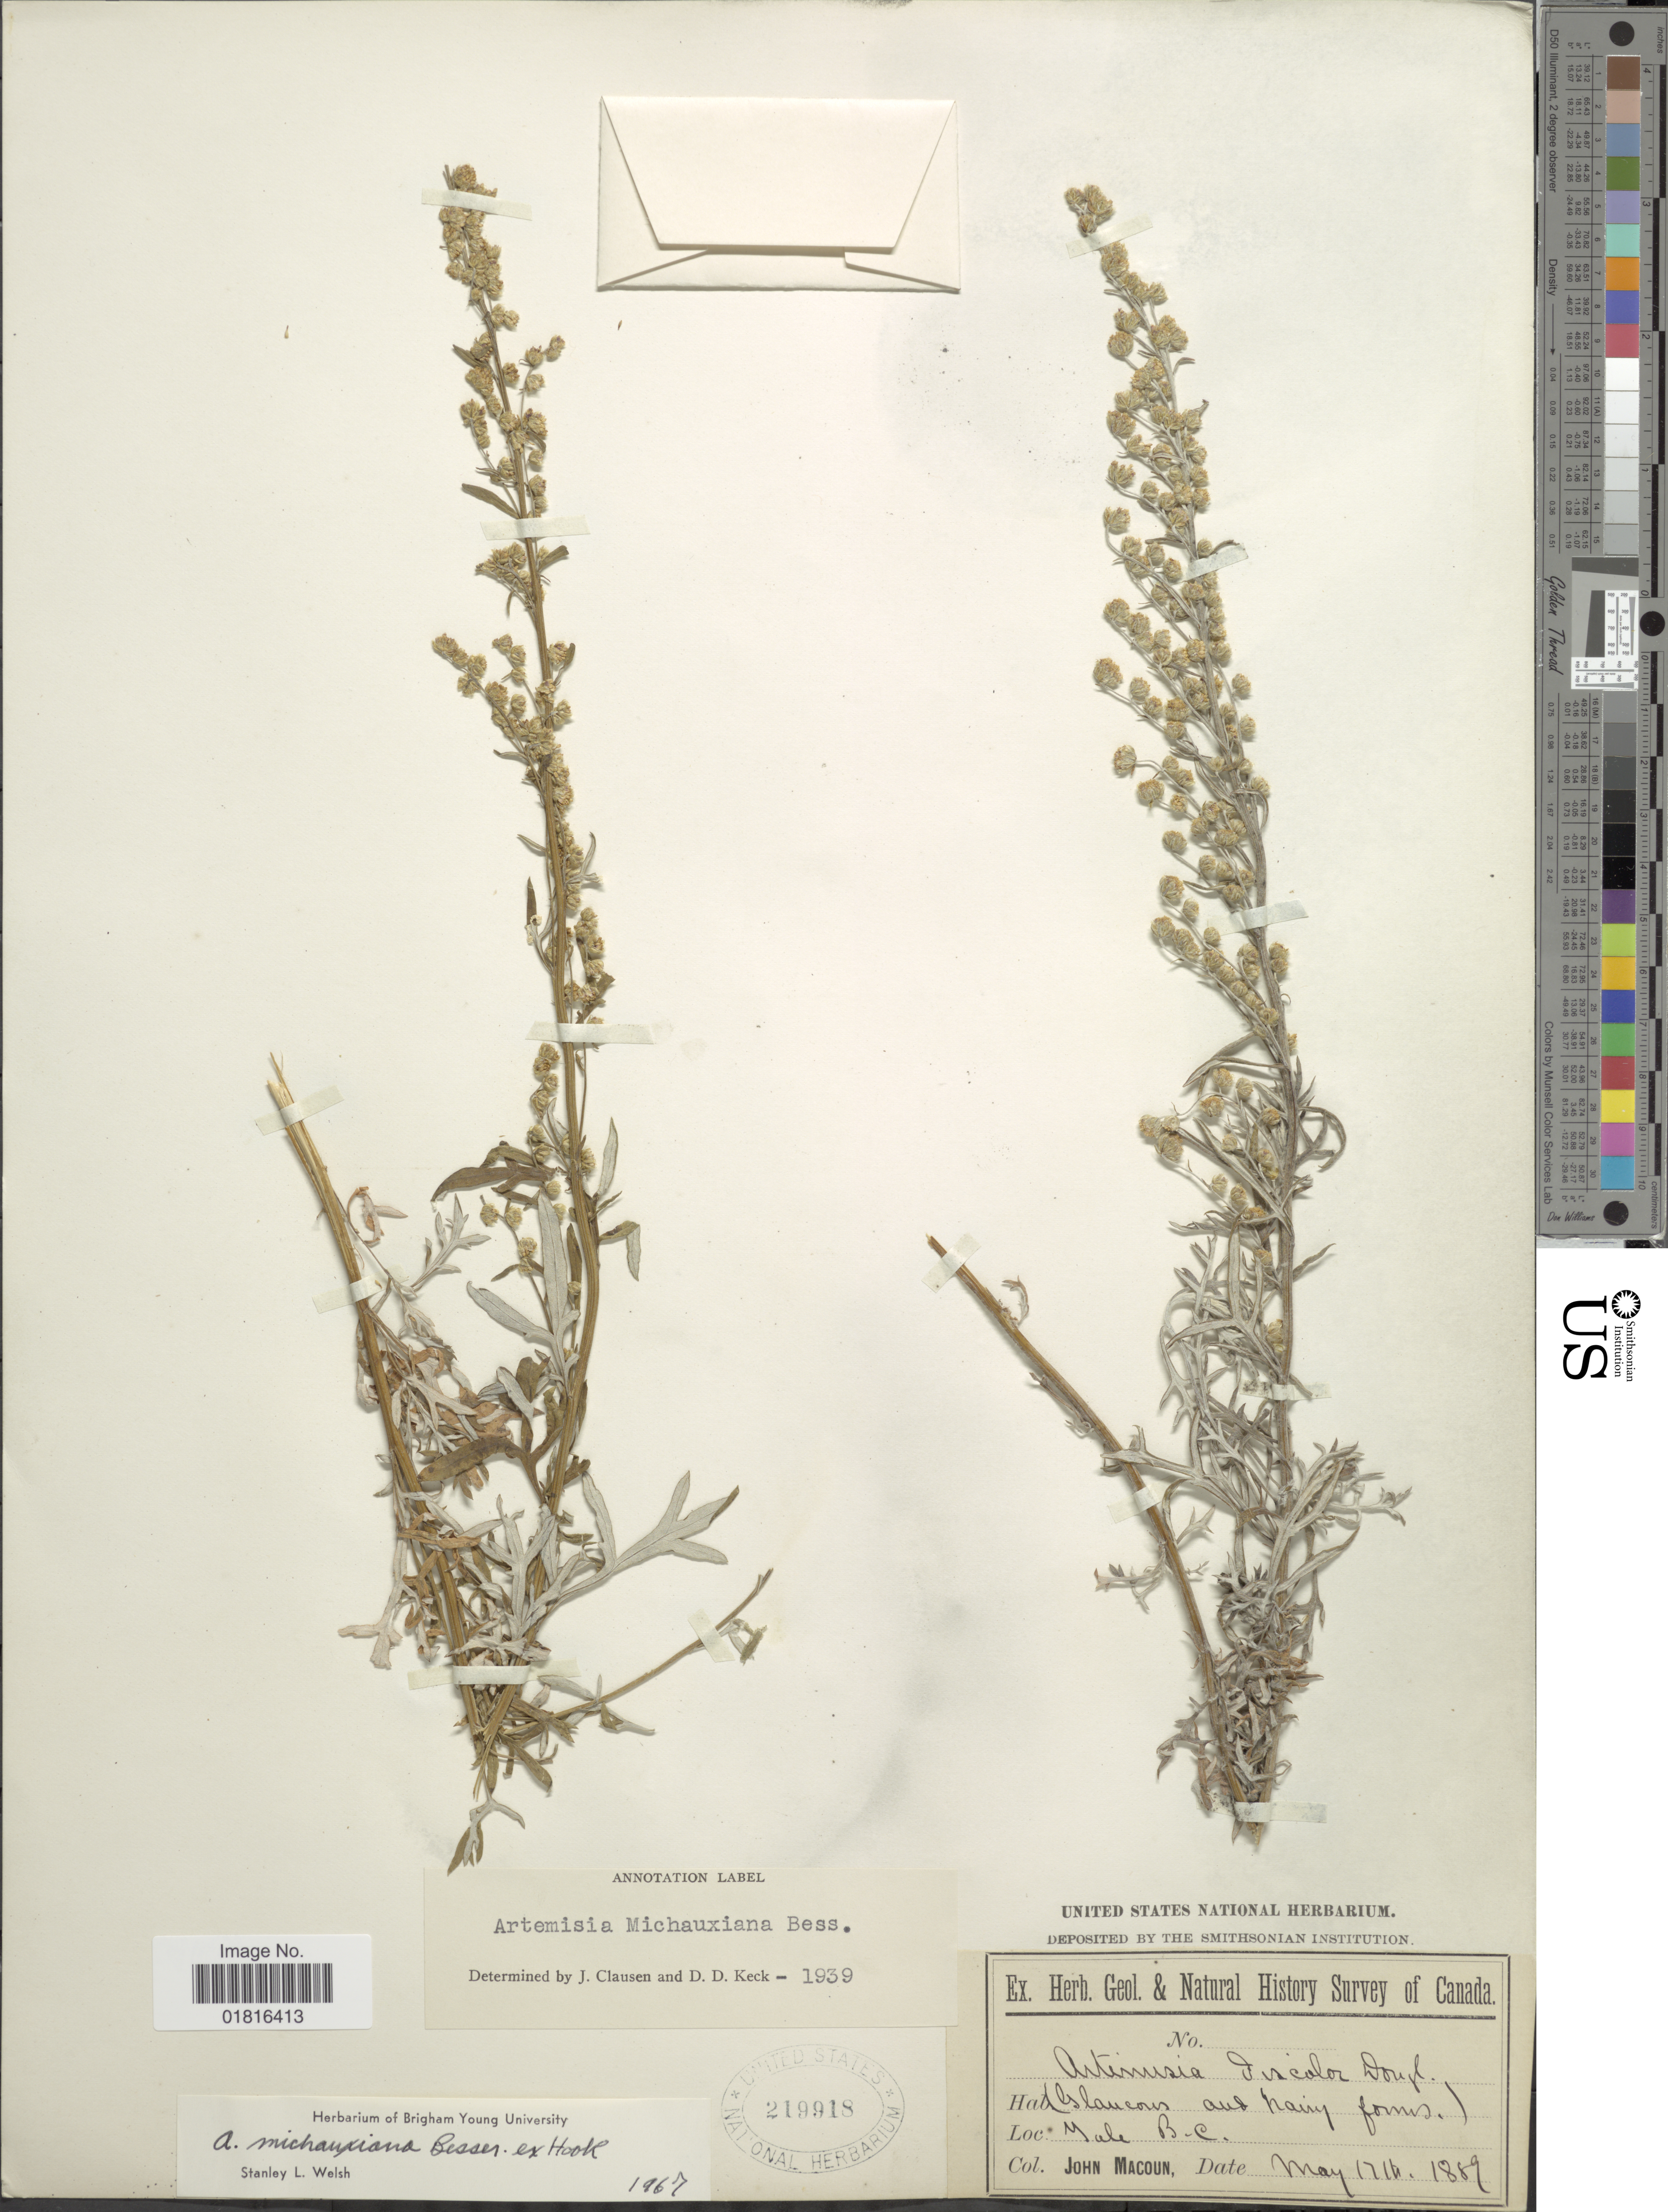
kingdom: Plantae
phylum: Tracheophyta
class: Magnoliopsida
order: Asterales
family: Asteraceae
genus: Artemisia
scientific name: Artemisia michauxiana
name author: Besser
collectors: J. M. Macoun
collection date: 1889-05-17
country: Canada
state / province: British Columbia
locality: Yale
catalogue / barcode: US 219918